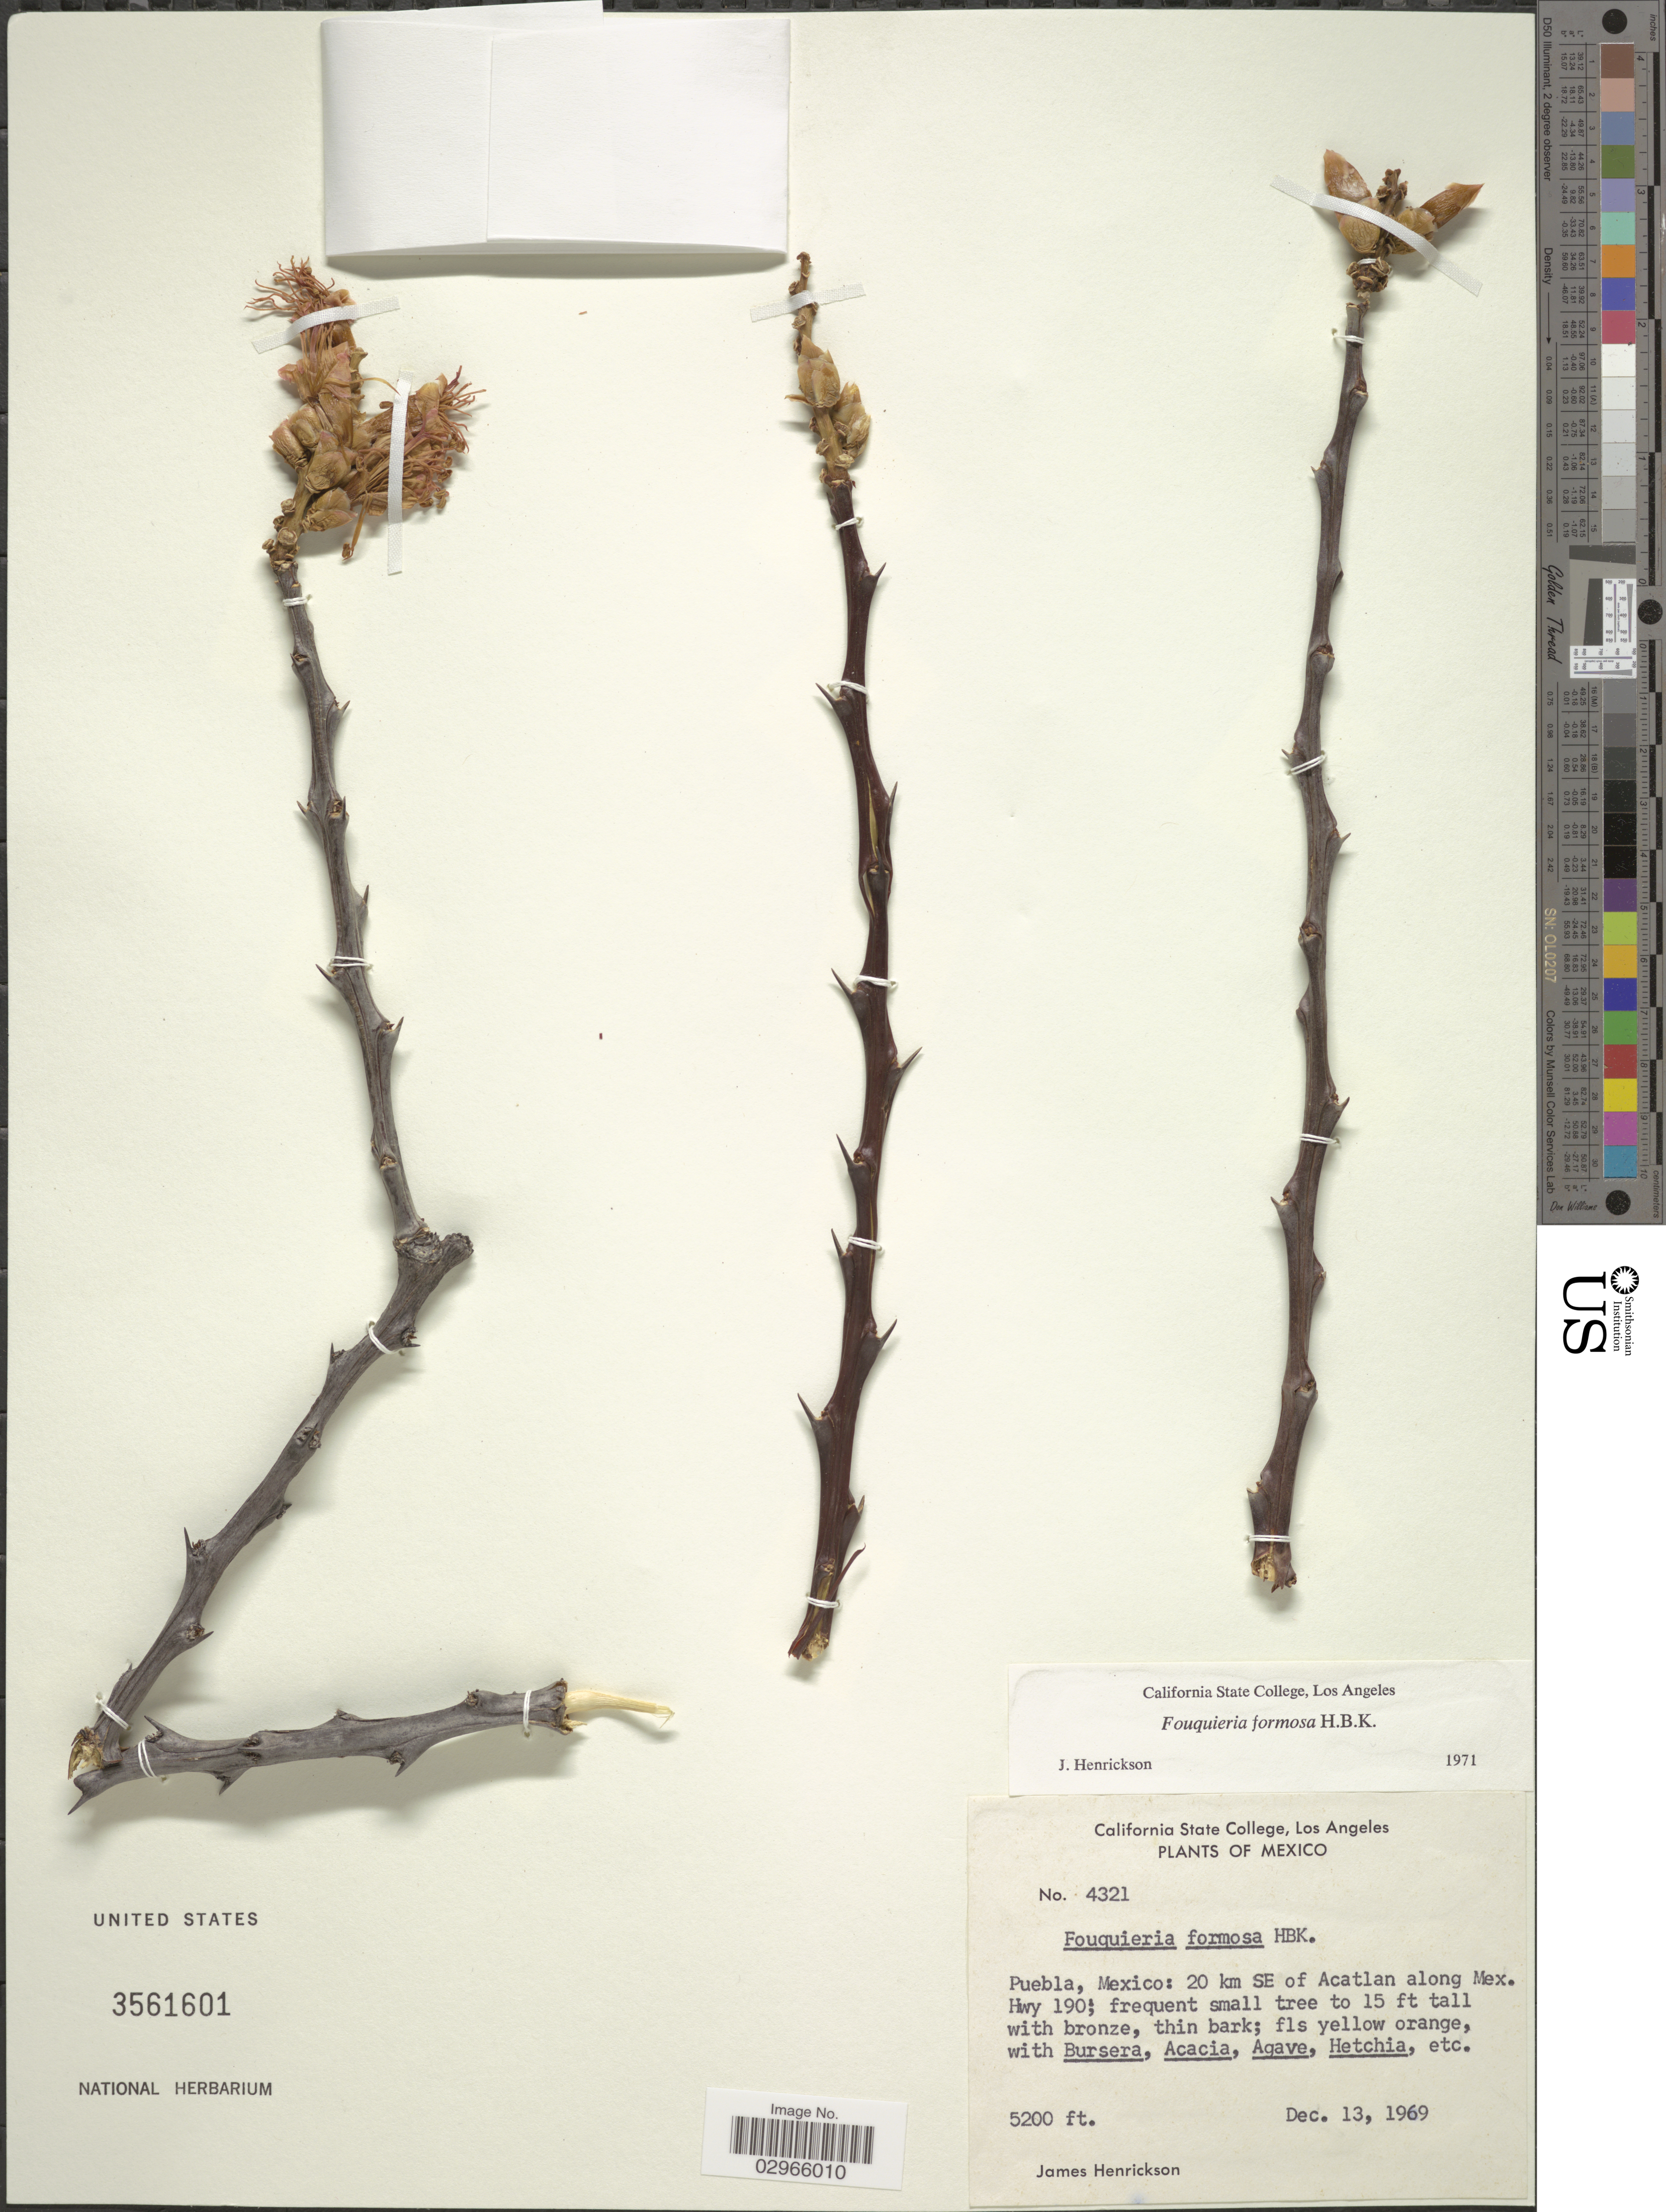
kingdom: Plantae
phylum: Tracheophyta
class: Magnoliopsida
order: Ericales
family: Fouquieriaceae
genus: Fouquieria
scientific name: Fouquieria formosa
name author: Kunth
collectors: J. Henrickson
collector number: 4321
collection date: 1969-12-13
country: Mexico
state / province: Puebla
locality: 20 km SE of Acatlang along Mex. Hwy 190.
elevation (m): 1585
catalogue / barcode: US 3561601